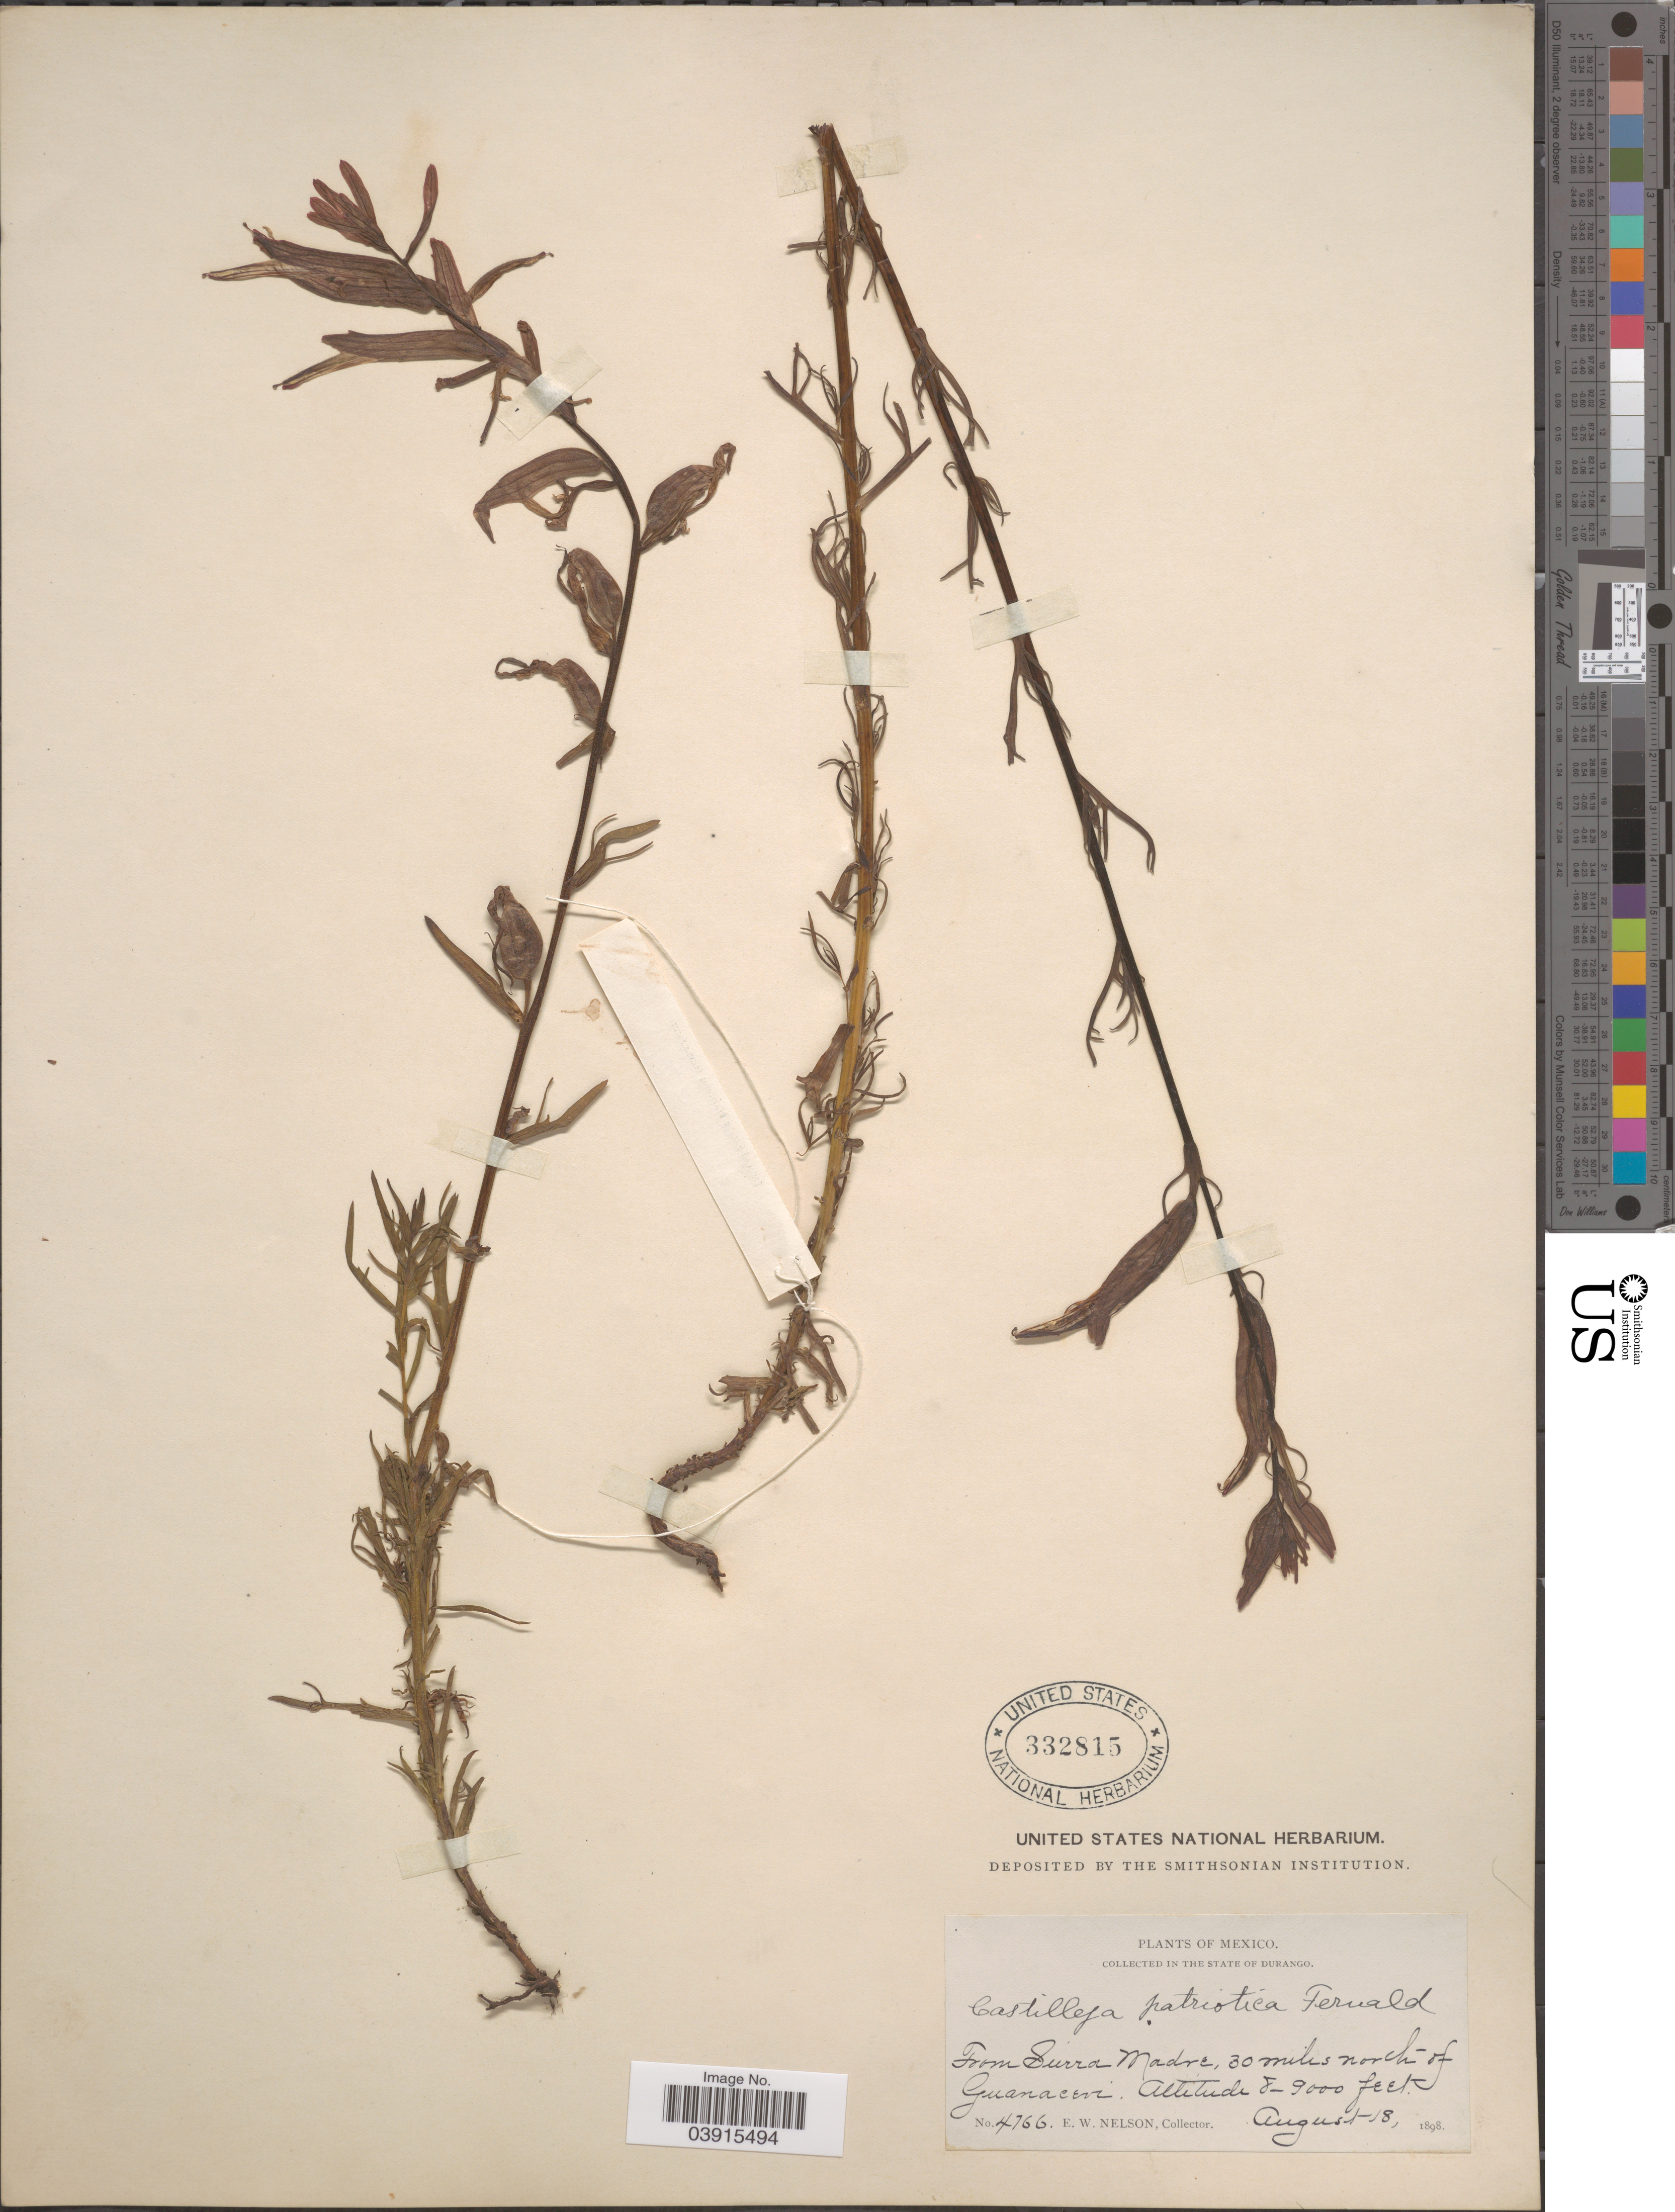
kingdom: Plantae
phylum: Tracheophyta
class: Magnoliopsida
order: Lamiales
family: Orobanchaceae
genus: Castilleja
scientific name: Castilleja patriotica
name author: Fernald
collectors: E. W. Nelson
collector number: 4766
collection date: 1898-08-18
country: Mexico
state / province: Durango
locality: From Sierra Madre, 30 miles north of Guanacevi.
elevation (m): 2438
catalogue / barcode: US 332815